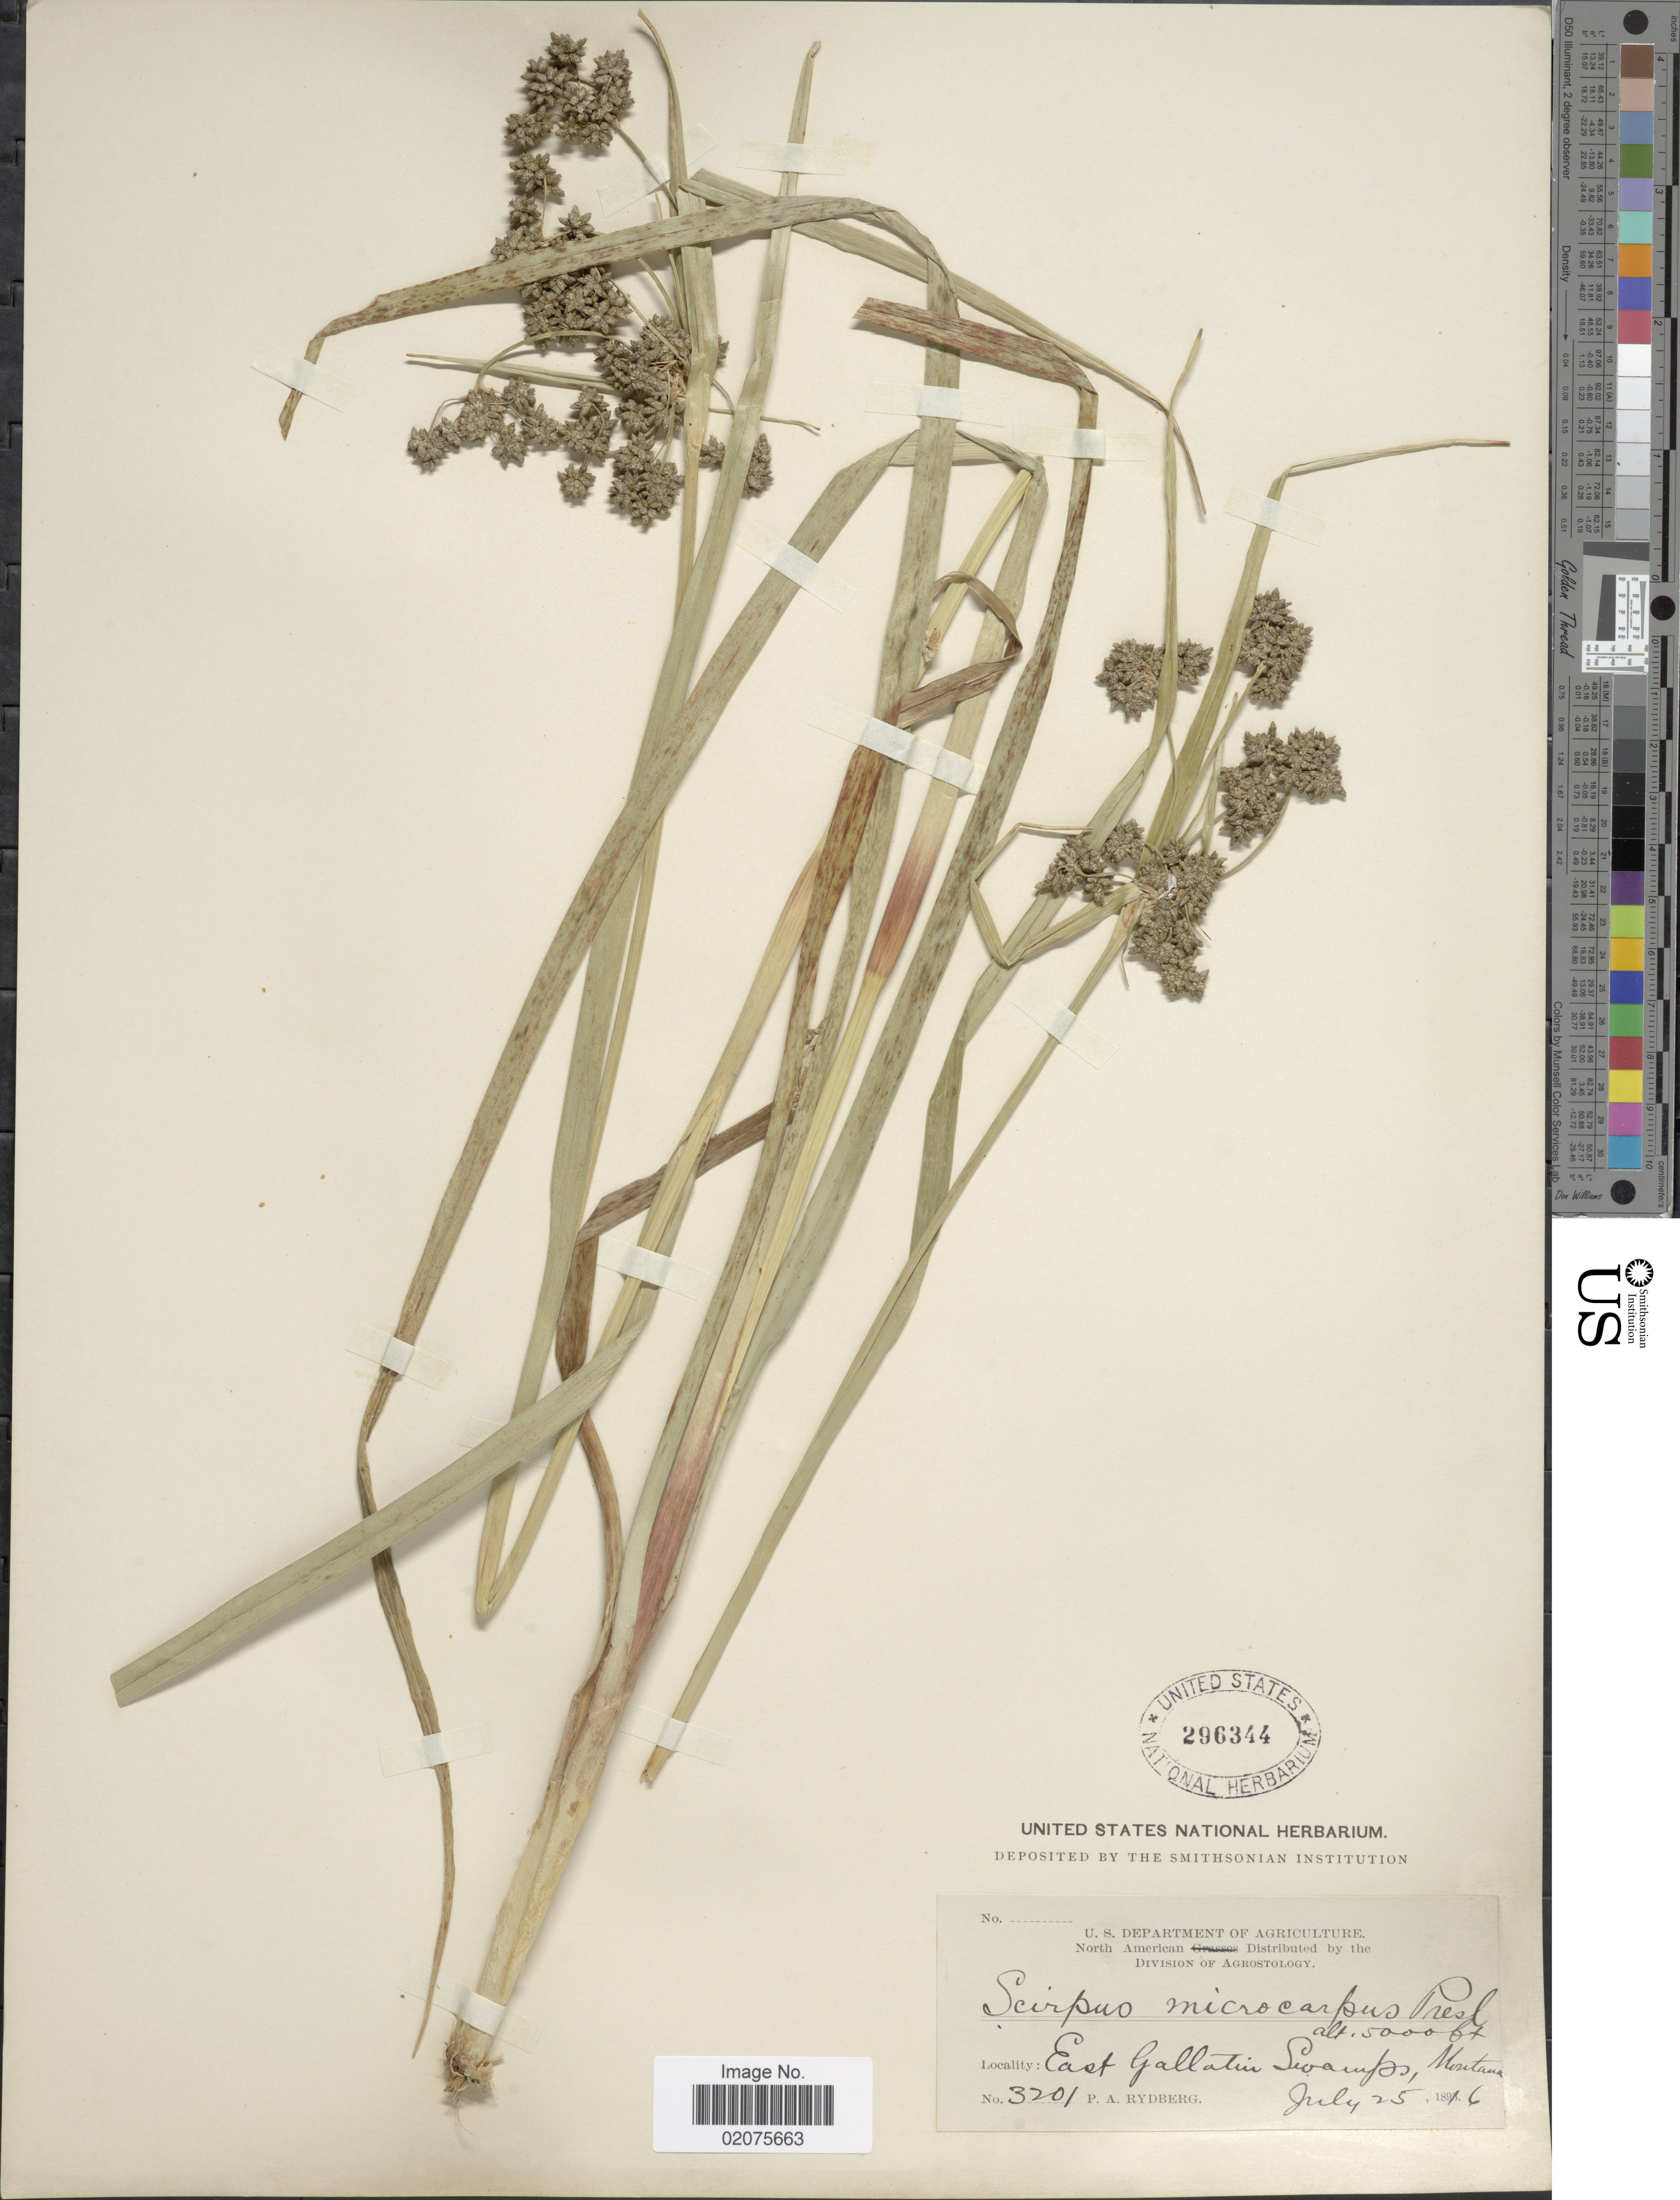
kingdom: Plantae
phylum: Tracheophyta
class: Liliopsida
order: Poales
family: Cyperaceae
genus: Scirpus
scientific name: Scirpus microcarpus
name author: J. Presl & C. Presl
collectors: P. A. Rydberg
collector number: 3201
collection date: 1896-07-25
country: United States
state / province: Montana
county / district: Gallatin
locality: East Gallatin Swamps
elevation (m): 1524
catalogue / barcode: US 296344